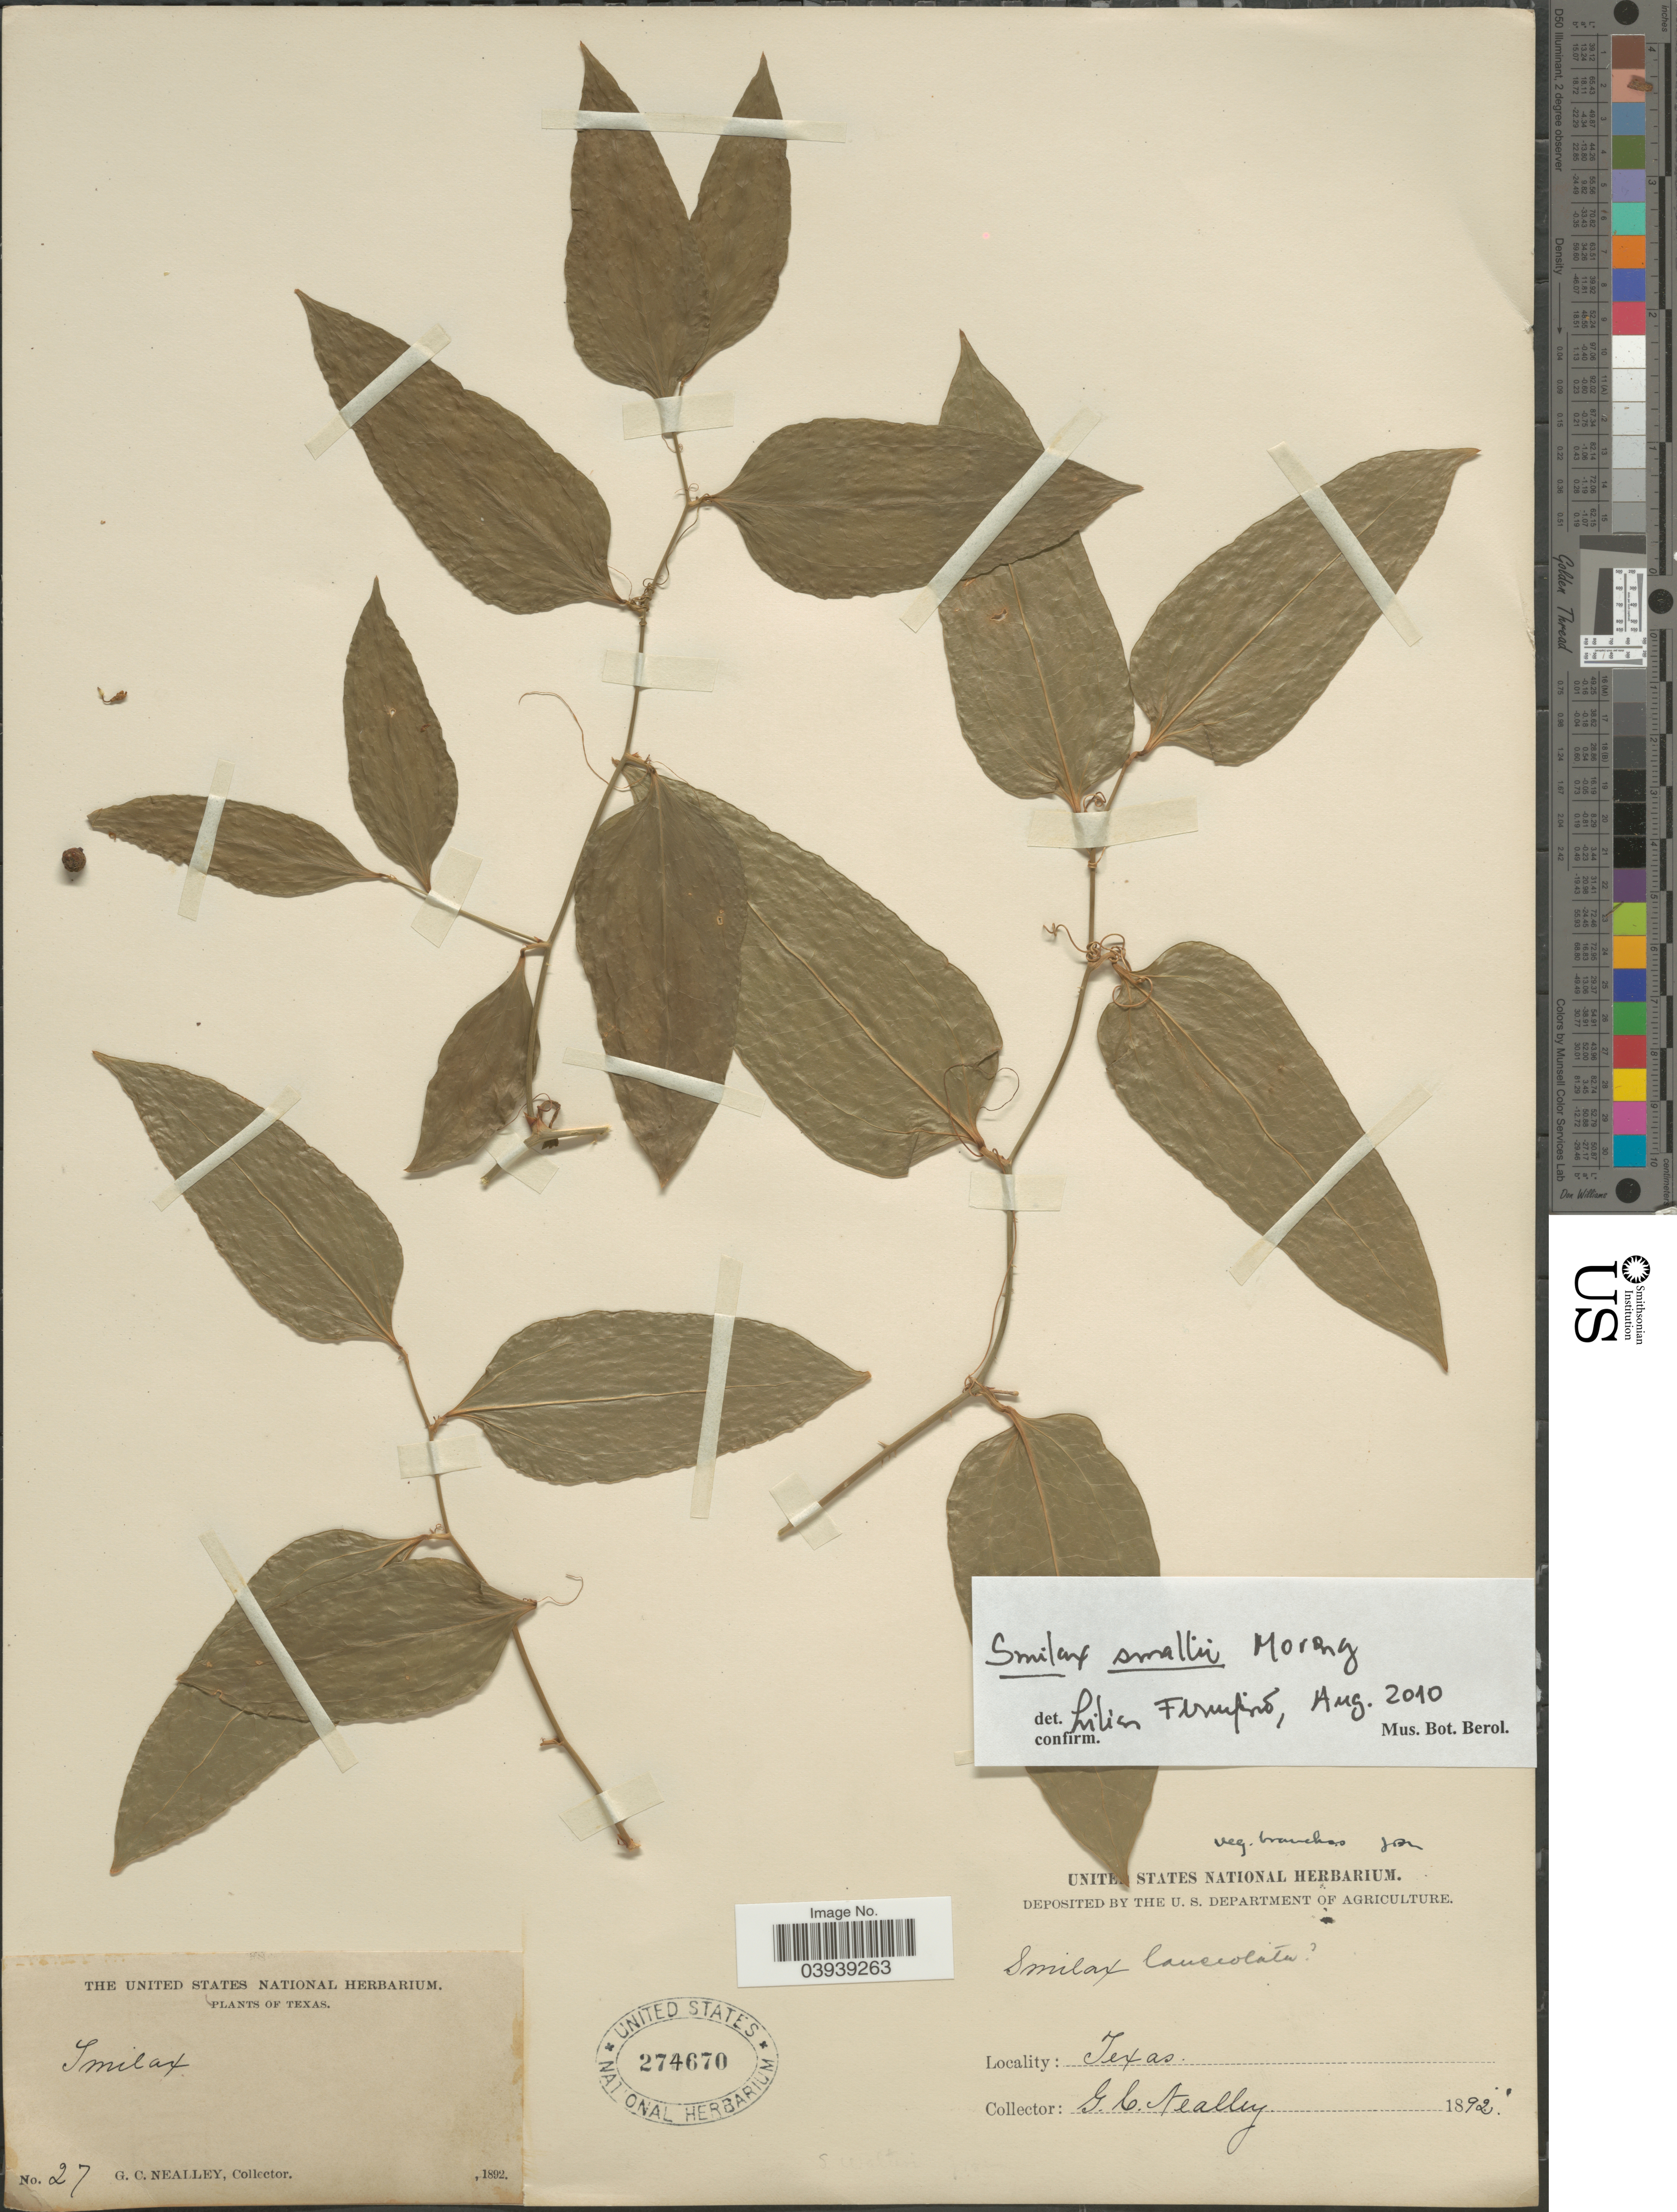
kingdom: Plantae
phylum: Tracheophyta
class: Liliopsida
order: Liliales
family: Smilacaceae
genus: Smilax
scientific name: Smilax smallii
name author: Morong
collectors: G. C. Nealley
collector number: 27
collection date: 1892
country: United States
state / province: Texas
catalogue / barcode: US 274670